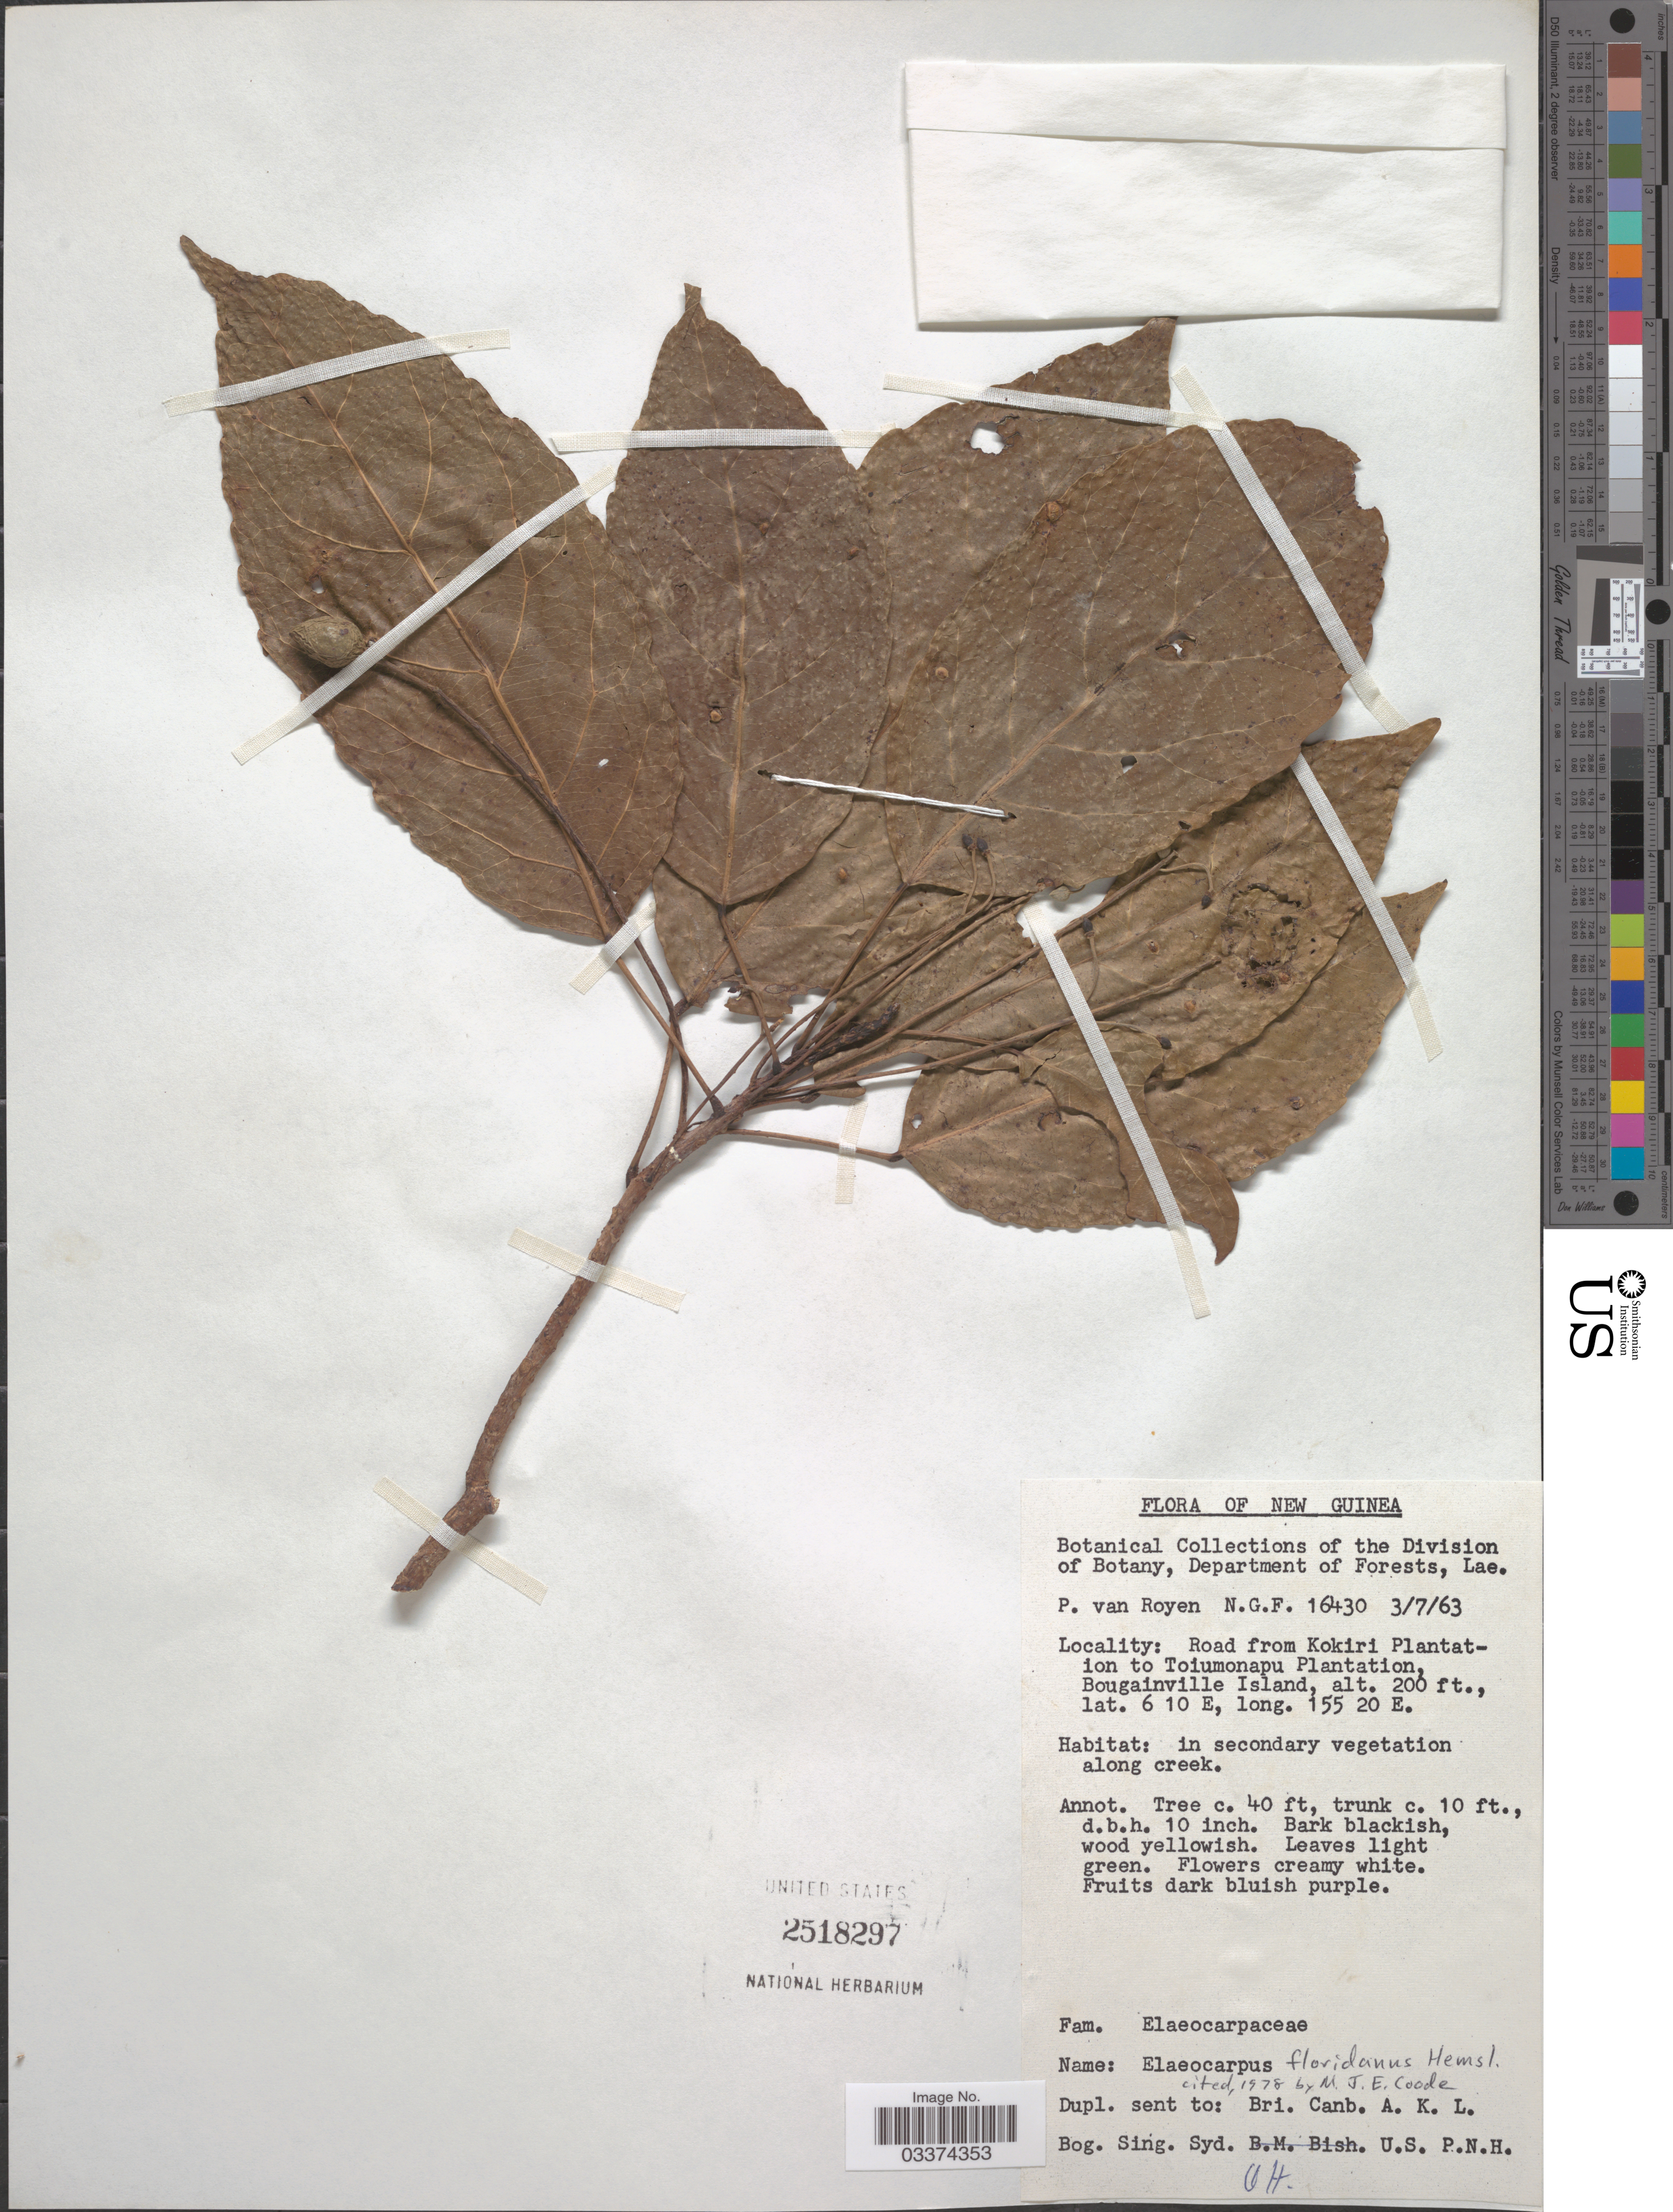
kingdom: Plantae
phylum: Tracheophyta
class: Magnoliopsida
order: Oxalidales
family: Elaeocarpaceae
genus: Elaeocarpus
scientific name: Elaeocarpus floridanus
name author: Hemsl.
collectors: P. van Royen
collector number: NGF16430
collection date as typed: Transcribed d/m/y: 3/7/63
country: Papua New Guinea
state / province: Bougainville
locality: New Guinea, Road from Kokiri Plantation to Toiumonapu Plantation, Bougainville Island.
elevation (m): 61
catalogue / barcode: US 2518297